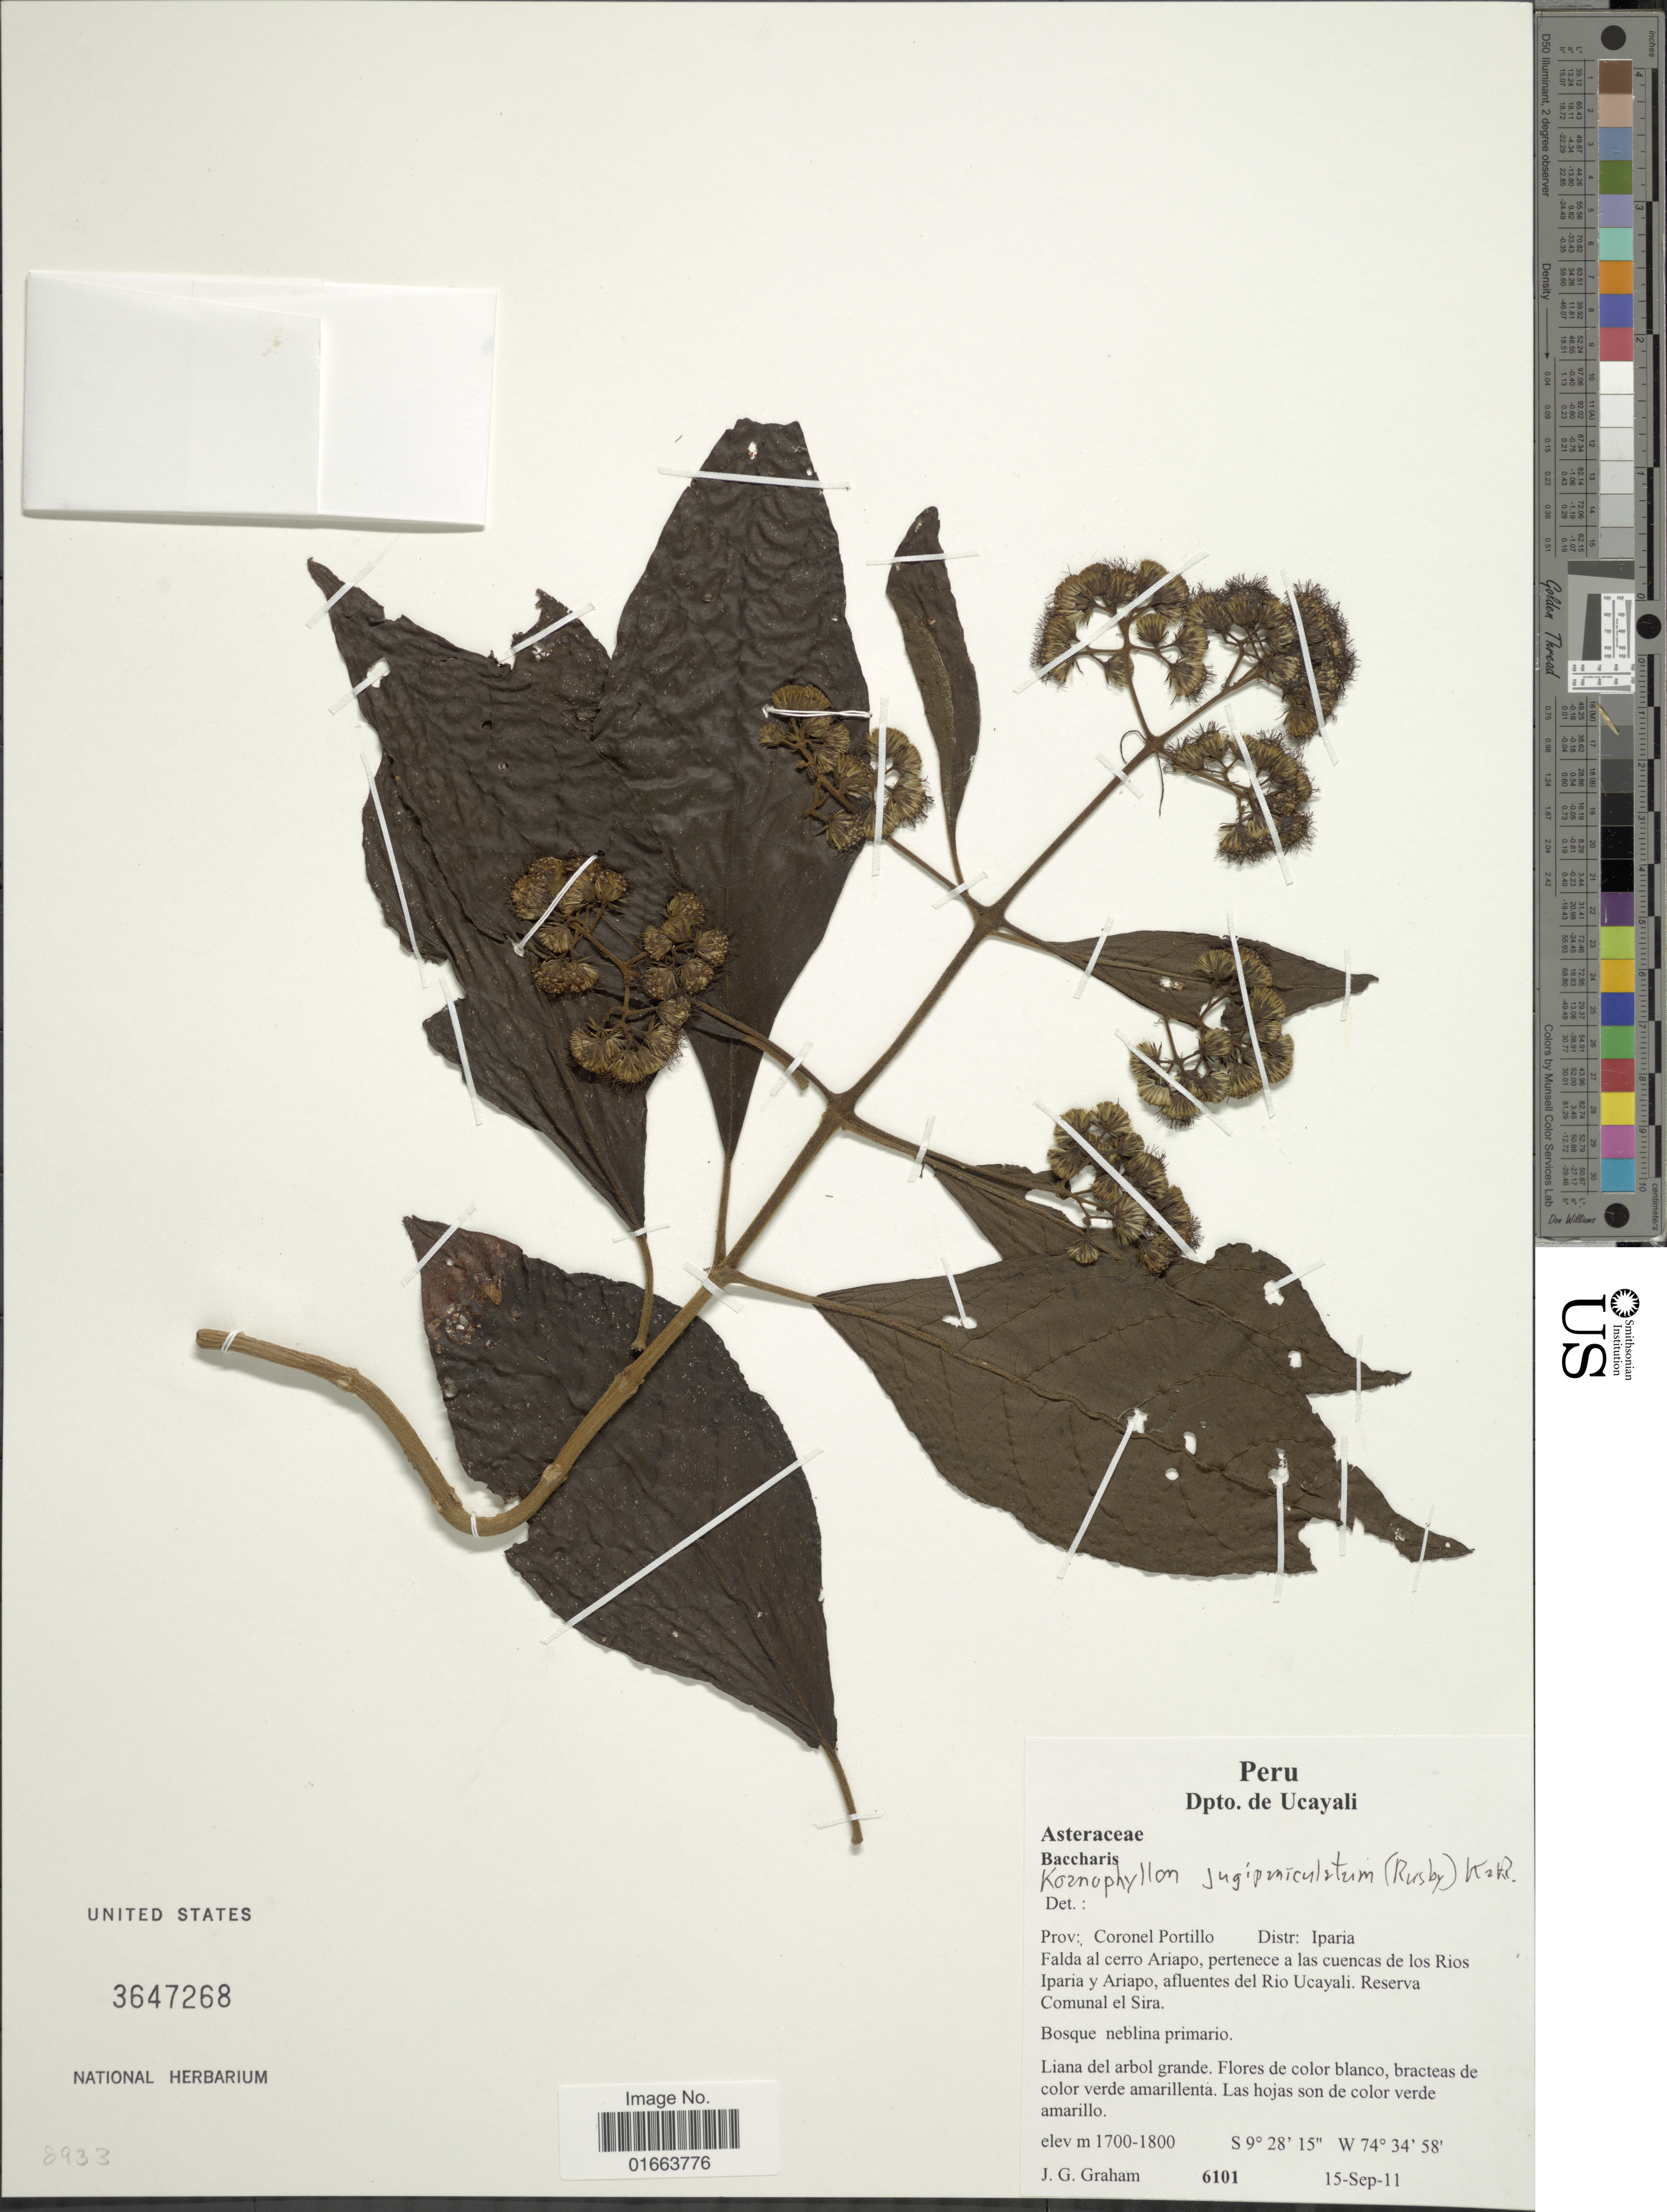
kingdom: Plantae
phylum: Tracheophyta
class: Magnoliopsida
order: Asterales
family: Asteraceae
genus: Koanophyllon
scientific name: Koanophyllon jugipaniculatum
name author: (Rusby) R.M. King & H. Rob.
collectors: J. Graham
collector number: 6101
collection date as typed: Transcribed d/m/y: 15/9/11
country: Peru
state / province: Ucayali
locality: Prov: Coronel Portillo. Distr: Iparia. Falda al cerro Ariapo, pertenece a las cuencas de los Rios Iparia y Ariapo, afluentes del Rio Ucayali. Reserva Comunal el Sira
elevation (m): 1700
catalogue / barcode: US 3647268